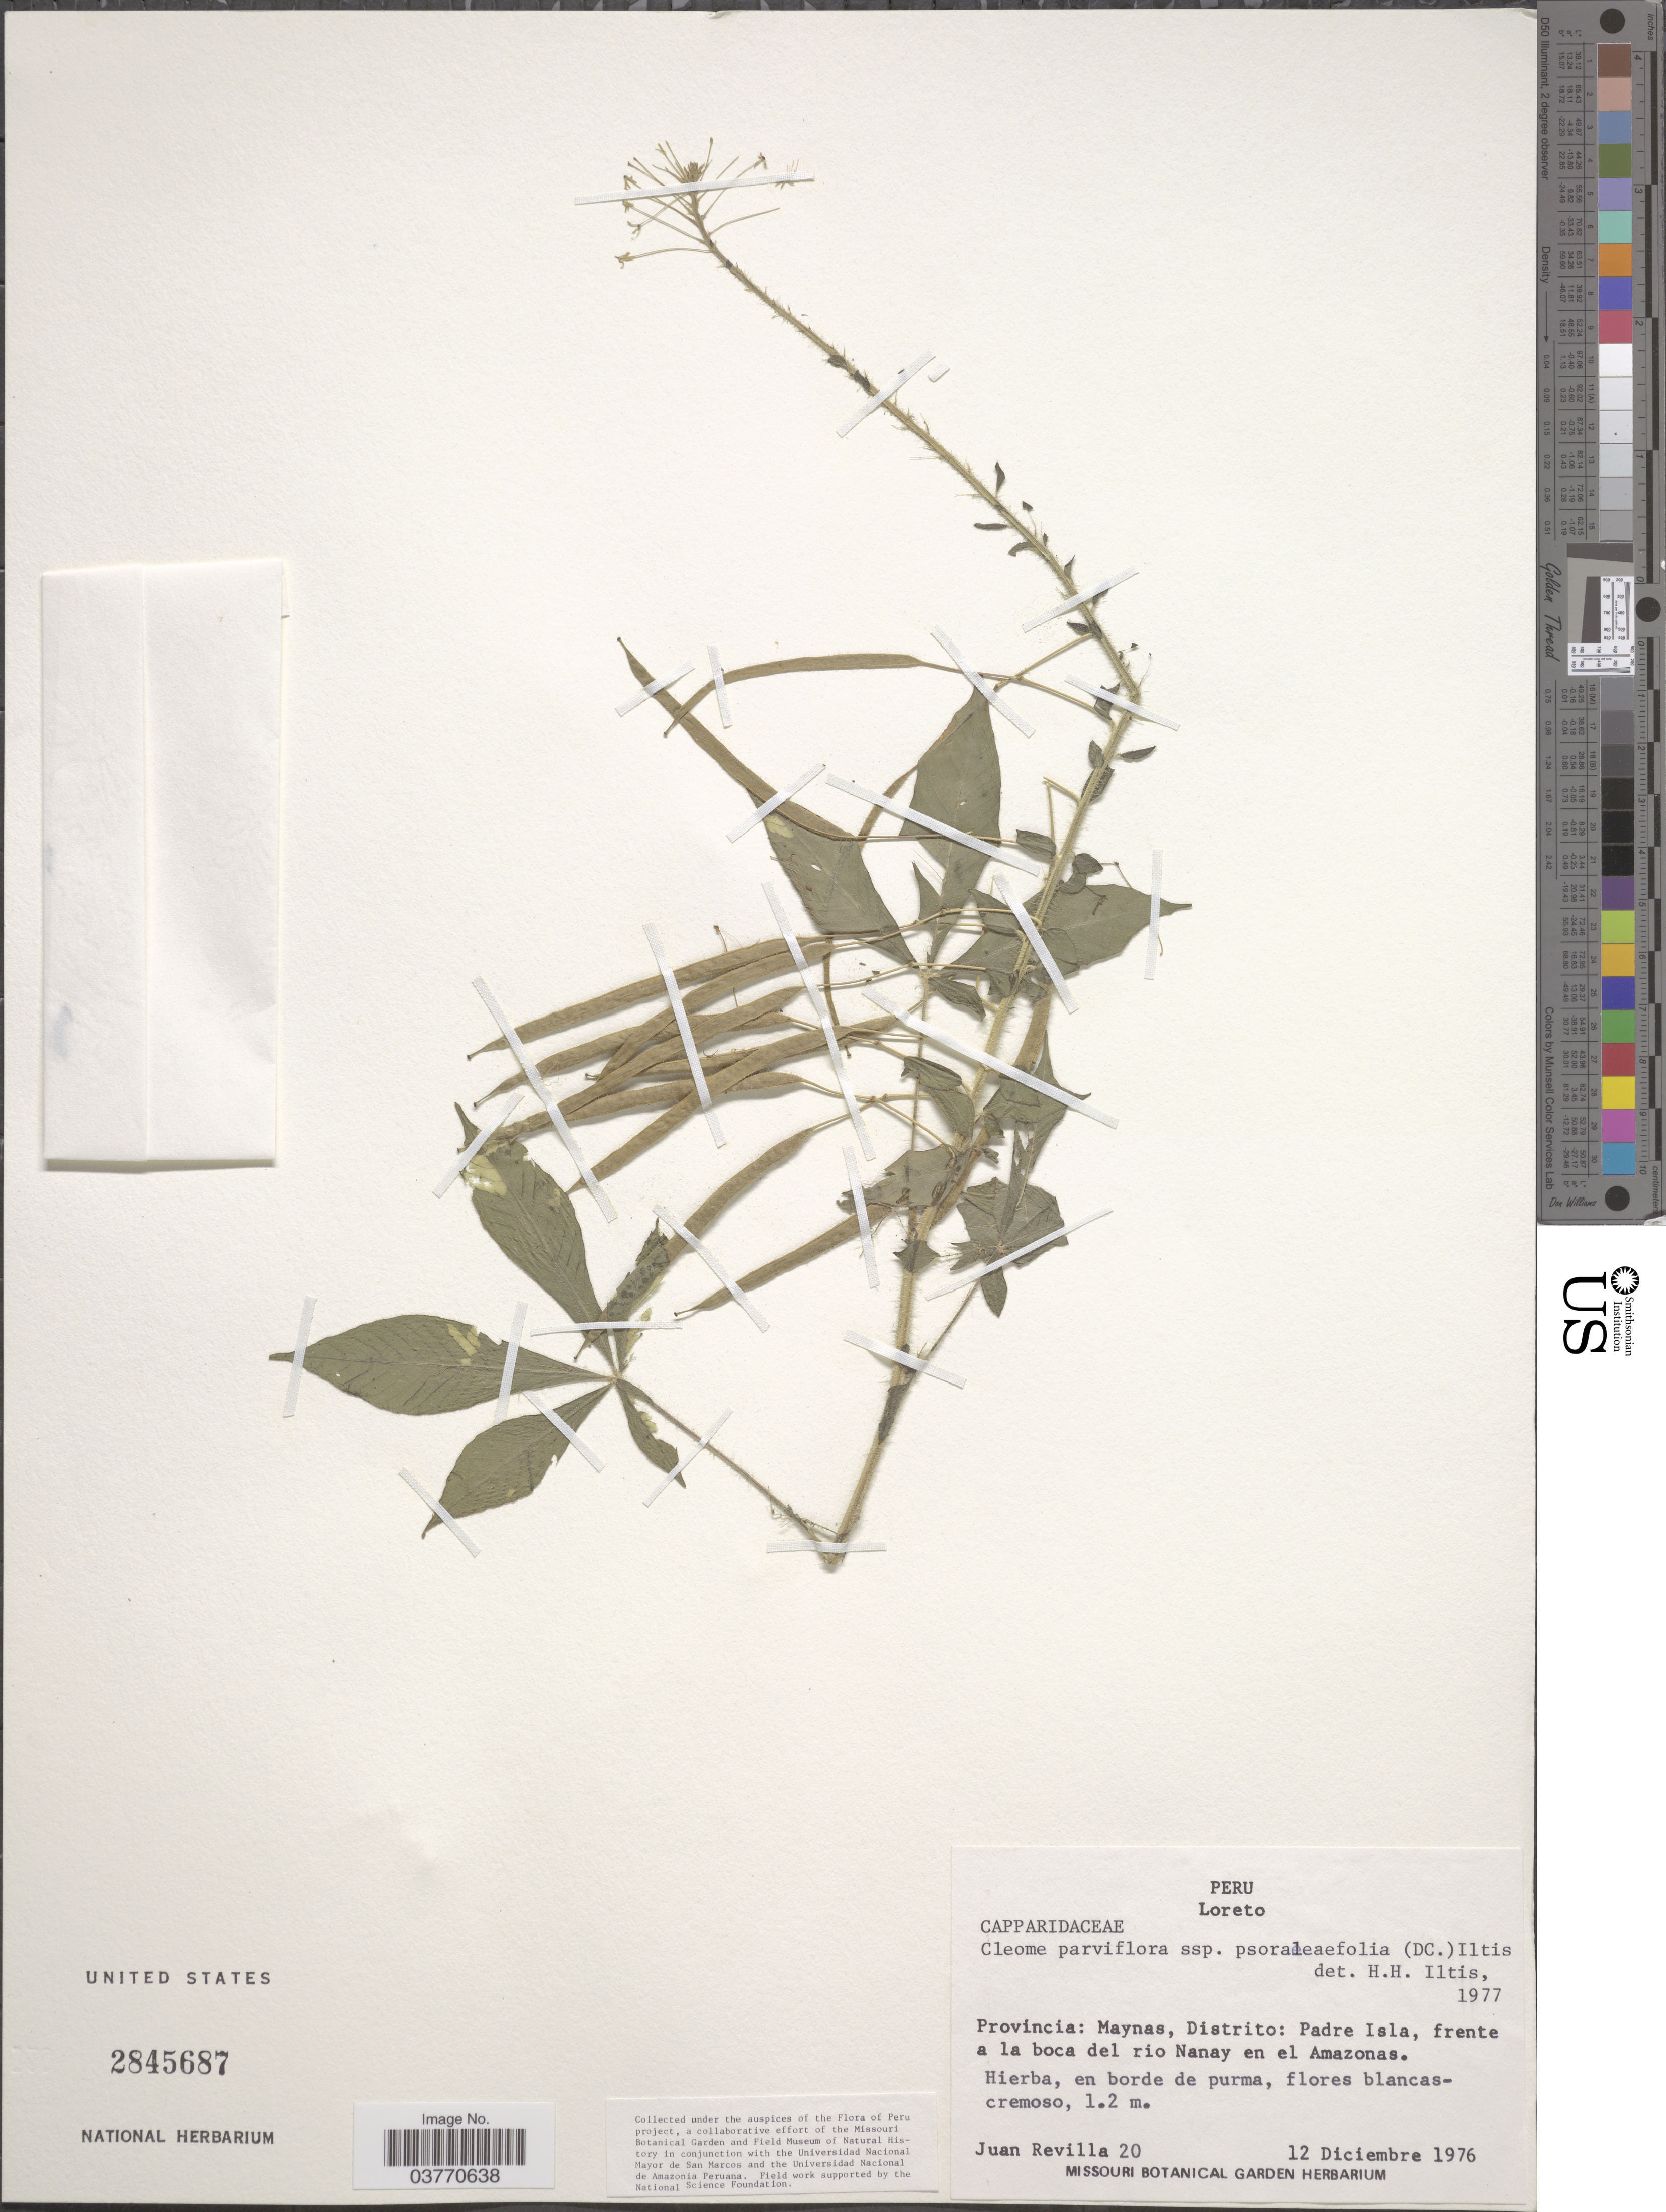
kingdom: Plantae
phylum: Tracheophyta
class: Magnoliopsida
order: Brassicales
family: Cleomaceae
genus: Tarenaya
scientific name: Tarenaya psoraleifolia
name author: (DC.) Soares Neto & Roalson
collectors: J. Revilla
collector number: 20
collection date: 1976-12-12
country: Peru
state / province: Loreto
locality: Provincia: Maynas, Distrito: Padre Isla, frente a la boca del rio Nanay en el Amazonas.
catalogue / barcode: US 2845687